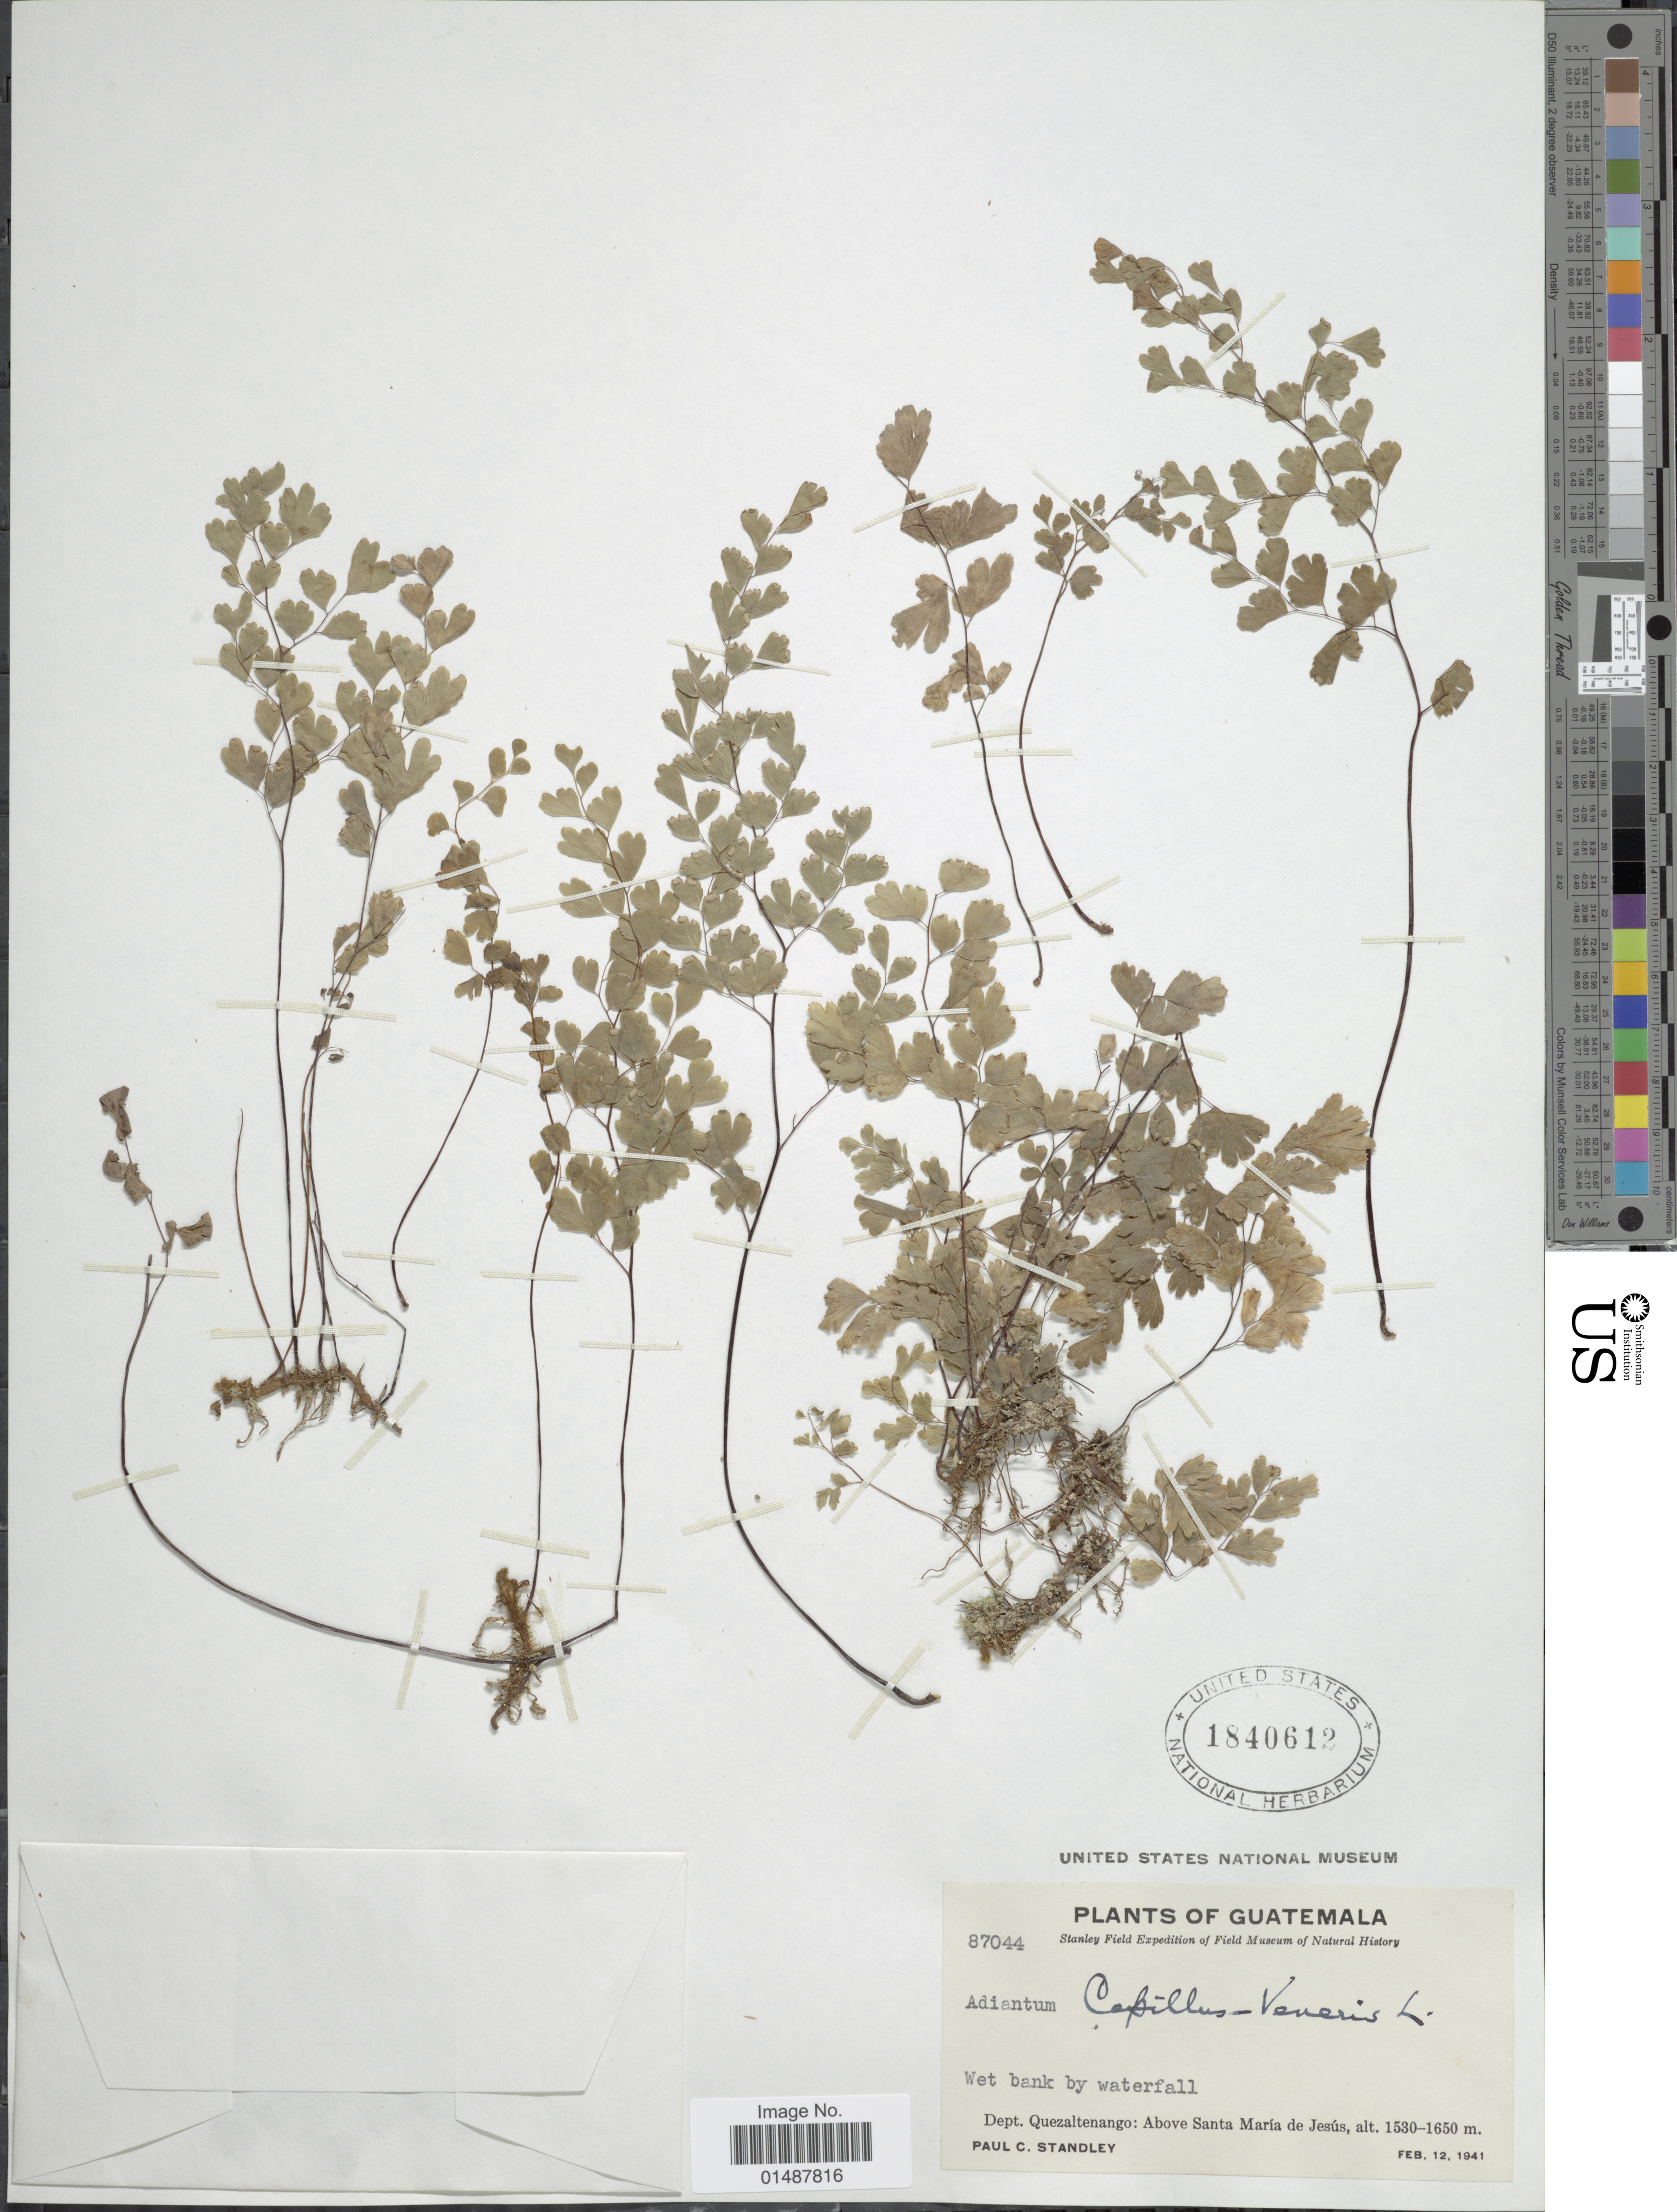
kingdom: Plantae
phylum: Tracheophyta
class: Polypodiopsida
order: Polypodiales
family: Pteridaceae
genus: Adiantum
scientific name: Adiantum capillus-veneris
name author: L.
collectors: P. C. Standley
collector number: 87044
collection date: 1941-02-12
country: Guatemala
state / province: Quetzaltenango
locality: Above Santa Maria de Jesus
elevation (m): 1530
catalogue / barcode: US 1840612